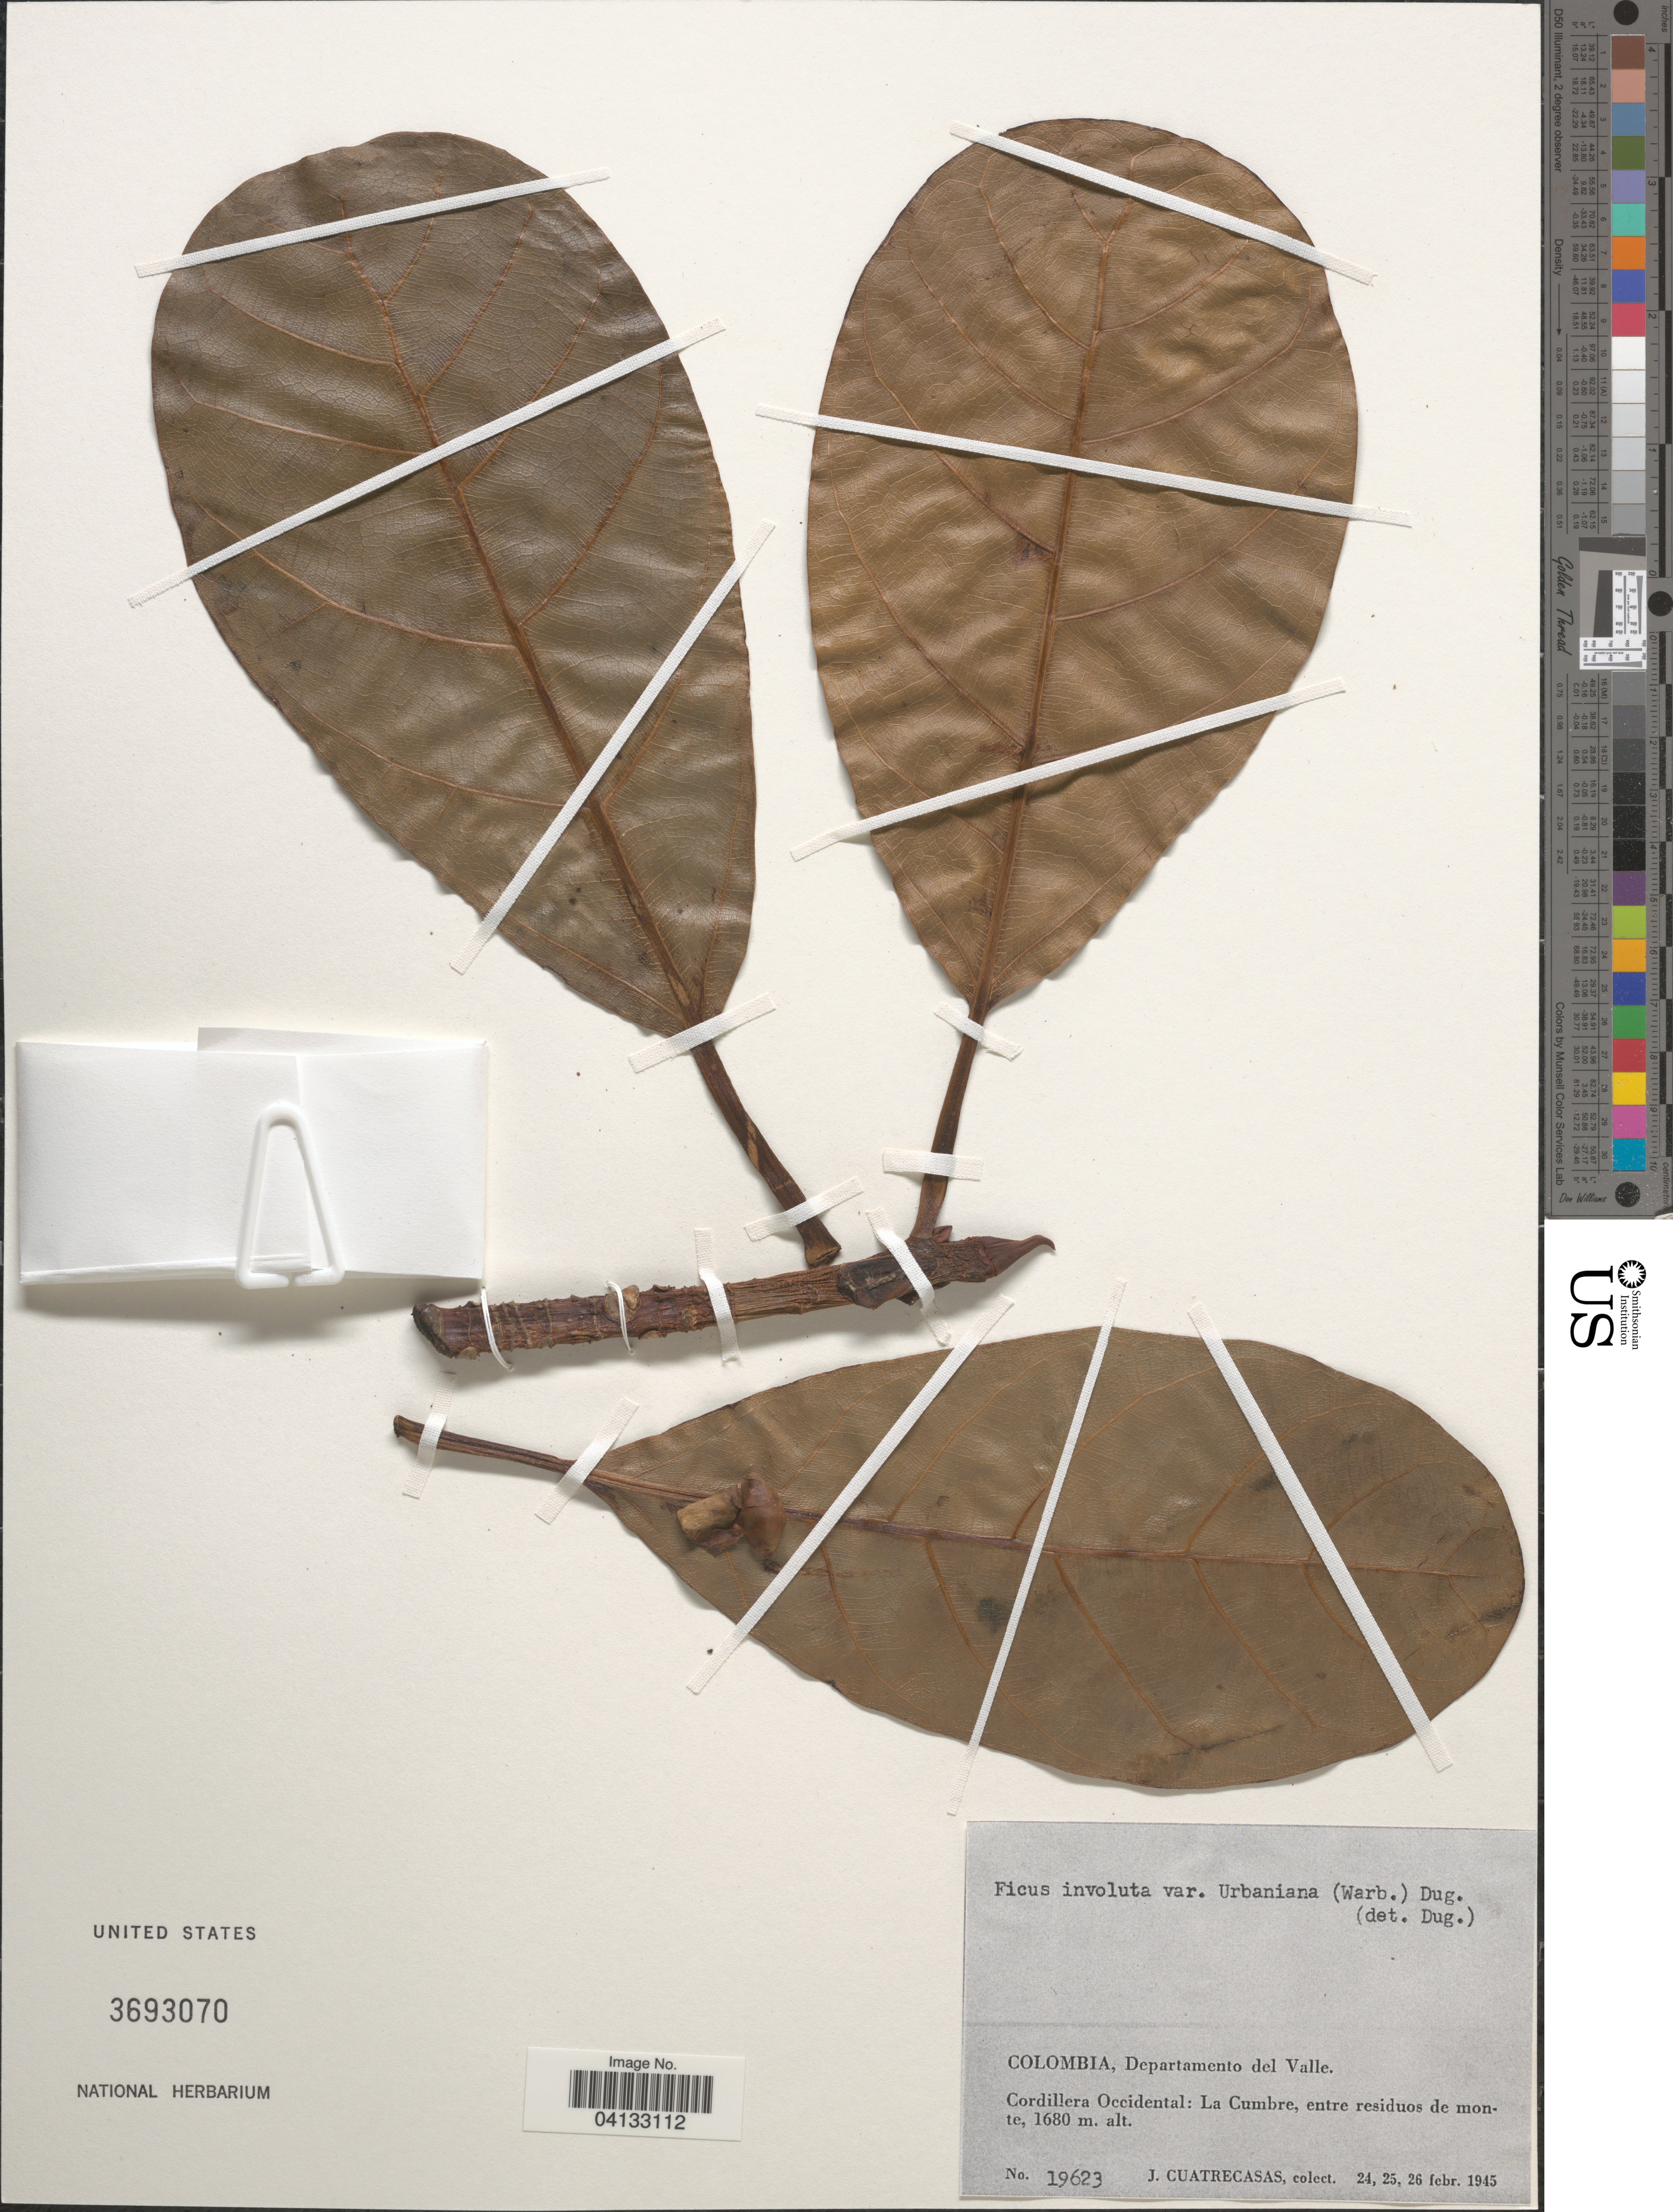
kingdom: Plantae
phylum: Tracheophyta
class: Magnoliopsida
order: Rosales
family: Moraceae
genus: Ficus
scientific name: Ficus involuta var. urbaniana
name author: (Warb.) Dugand G.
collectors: J. Cuatrecasas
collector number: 19623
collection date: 1945-02-24/1945-02-26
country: Colombia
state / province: Valle del Cauca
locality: Departamento del Valle. Cordillera Occidental: La Cumbre, entre residuos de monte.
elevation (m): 1680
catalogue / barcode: US 3693070